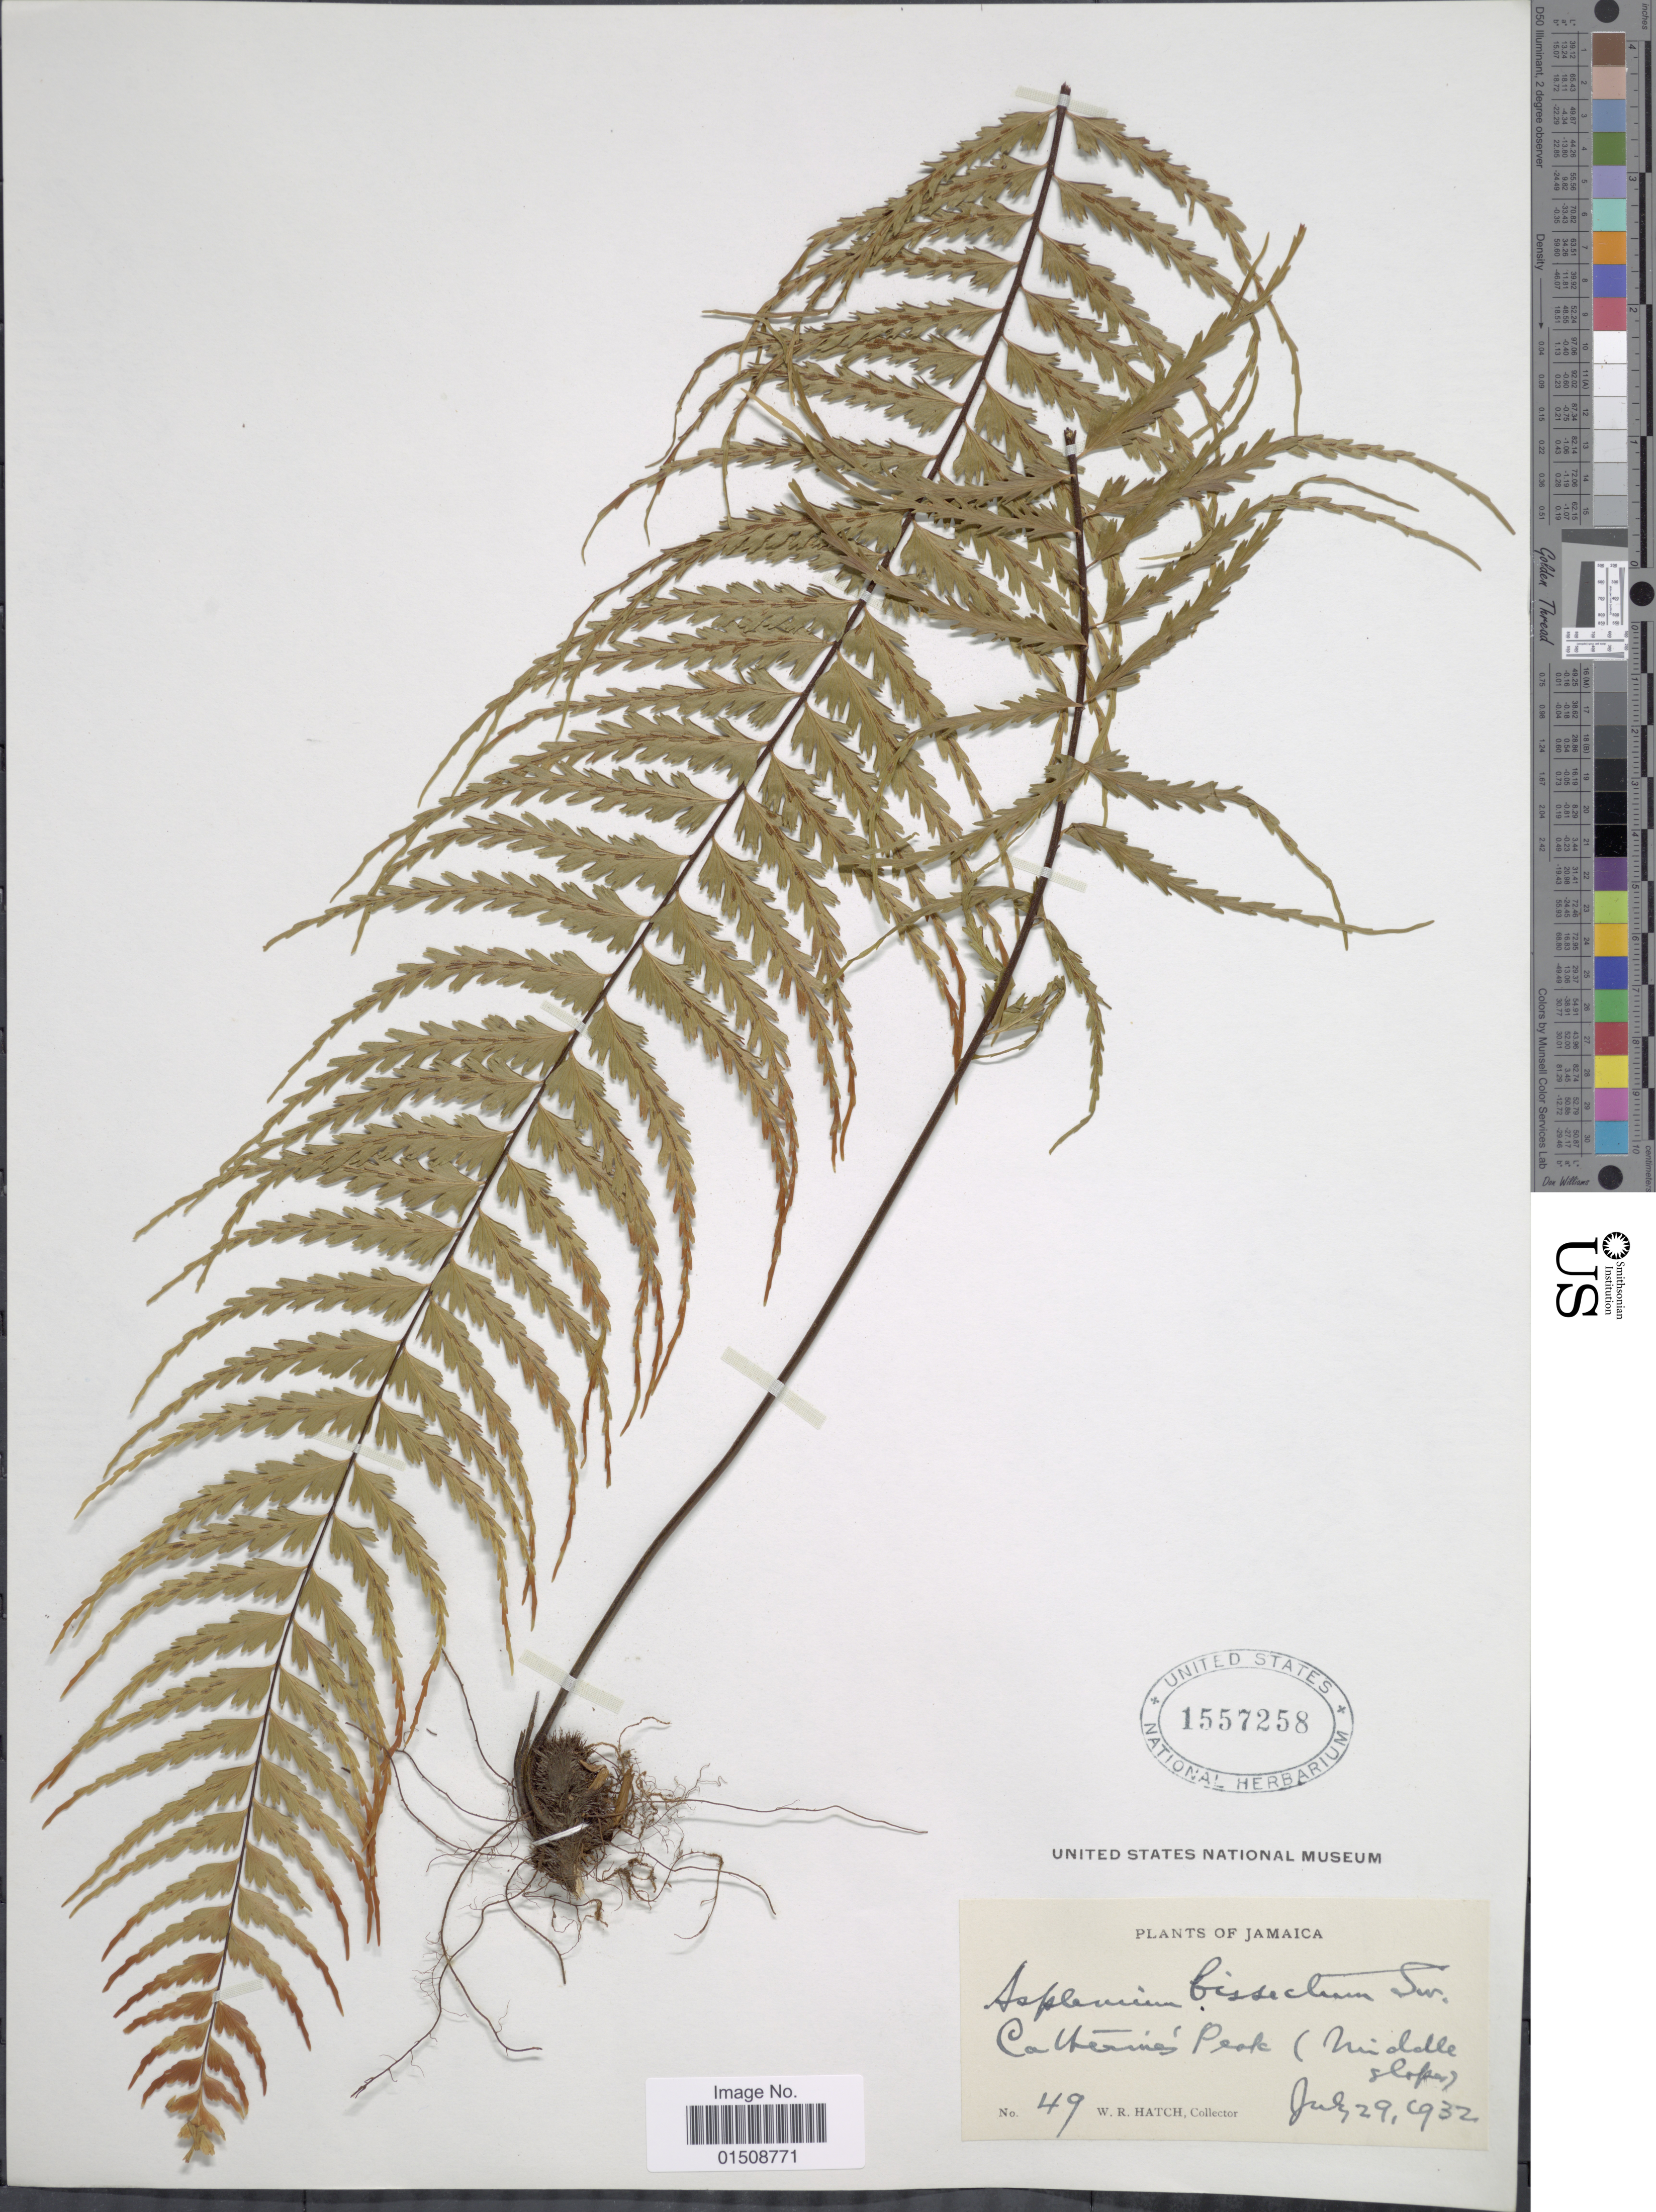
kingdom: Plantae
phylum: Tracheophyta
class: Polypodiopsida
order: Polypodiales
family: Aspleniaceae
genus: Asplenium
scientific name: Asplenium dissectum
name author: Brack. in Wilkes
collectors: W. Hatch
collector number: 49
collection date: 1932-07-29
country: Jamaica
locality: Catherine's Peak (Middle slopes)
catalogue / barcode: US 1557258